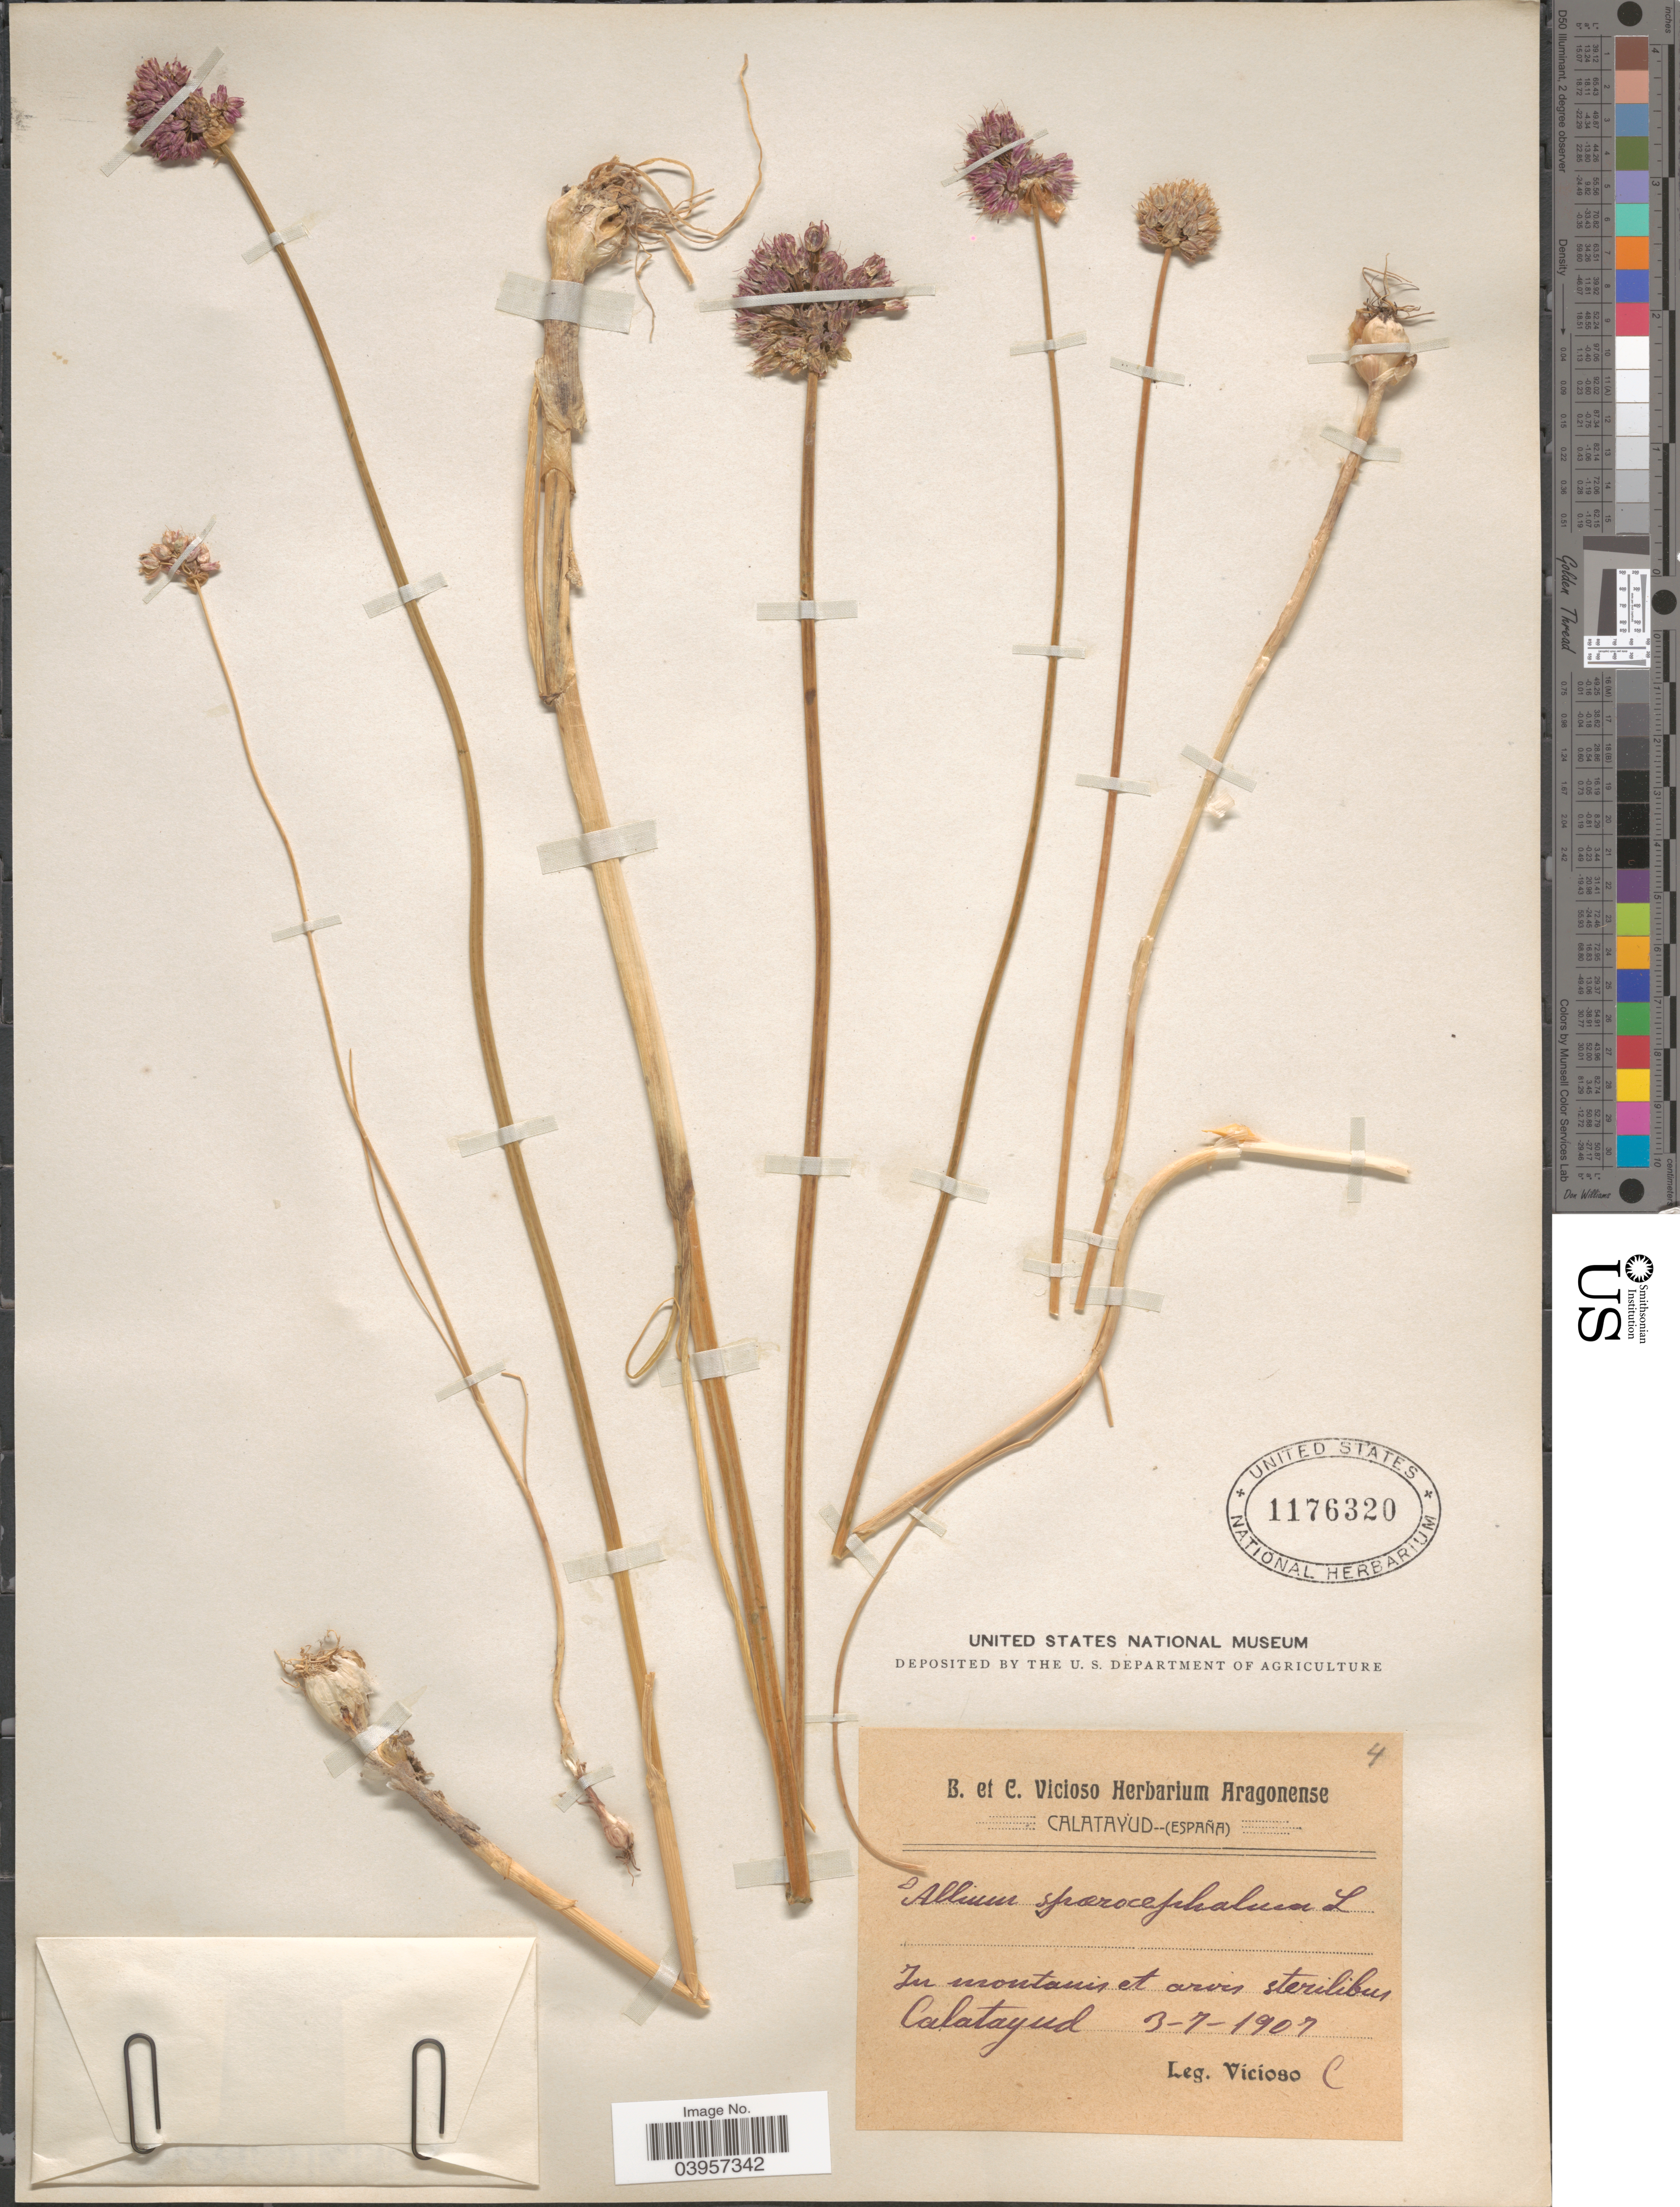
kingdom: Plantae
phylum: Tracheophyta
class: Liliopsida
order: Asparagales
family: Amaryllidaceae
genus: Allium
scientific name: Allium sphaerocephalum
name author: L.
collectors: C. Vicioso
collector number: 4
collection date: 1907-07-03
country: Spain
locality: In montanis et arvis sterlibus Calatayud.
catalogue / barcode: US 1176320